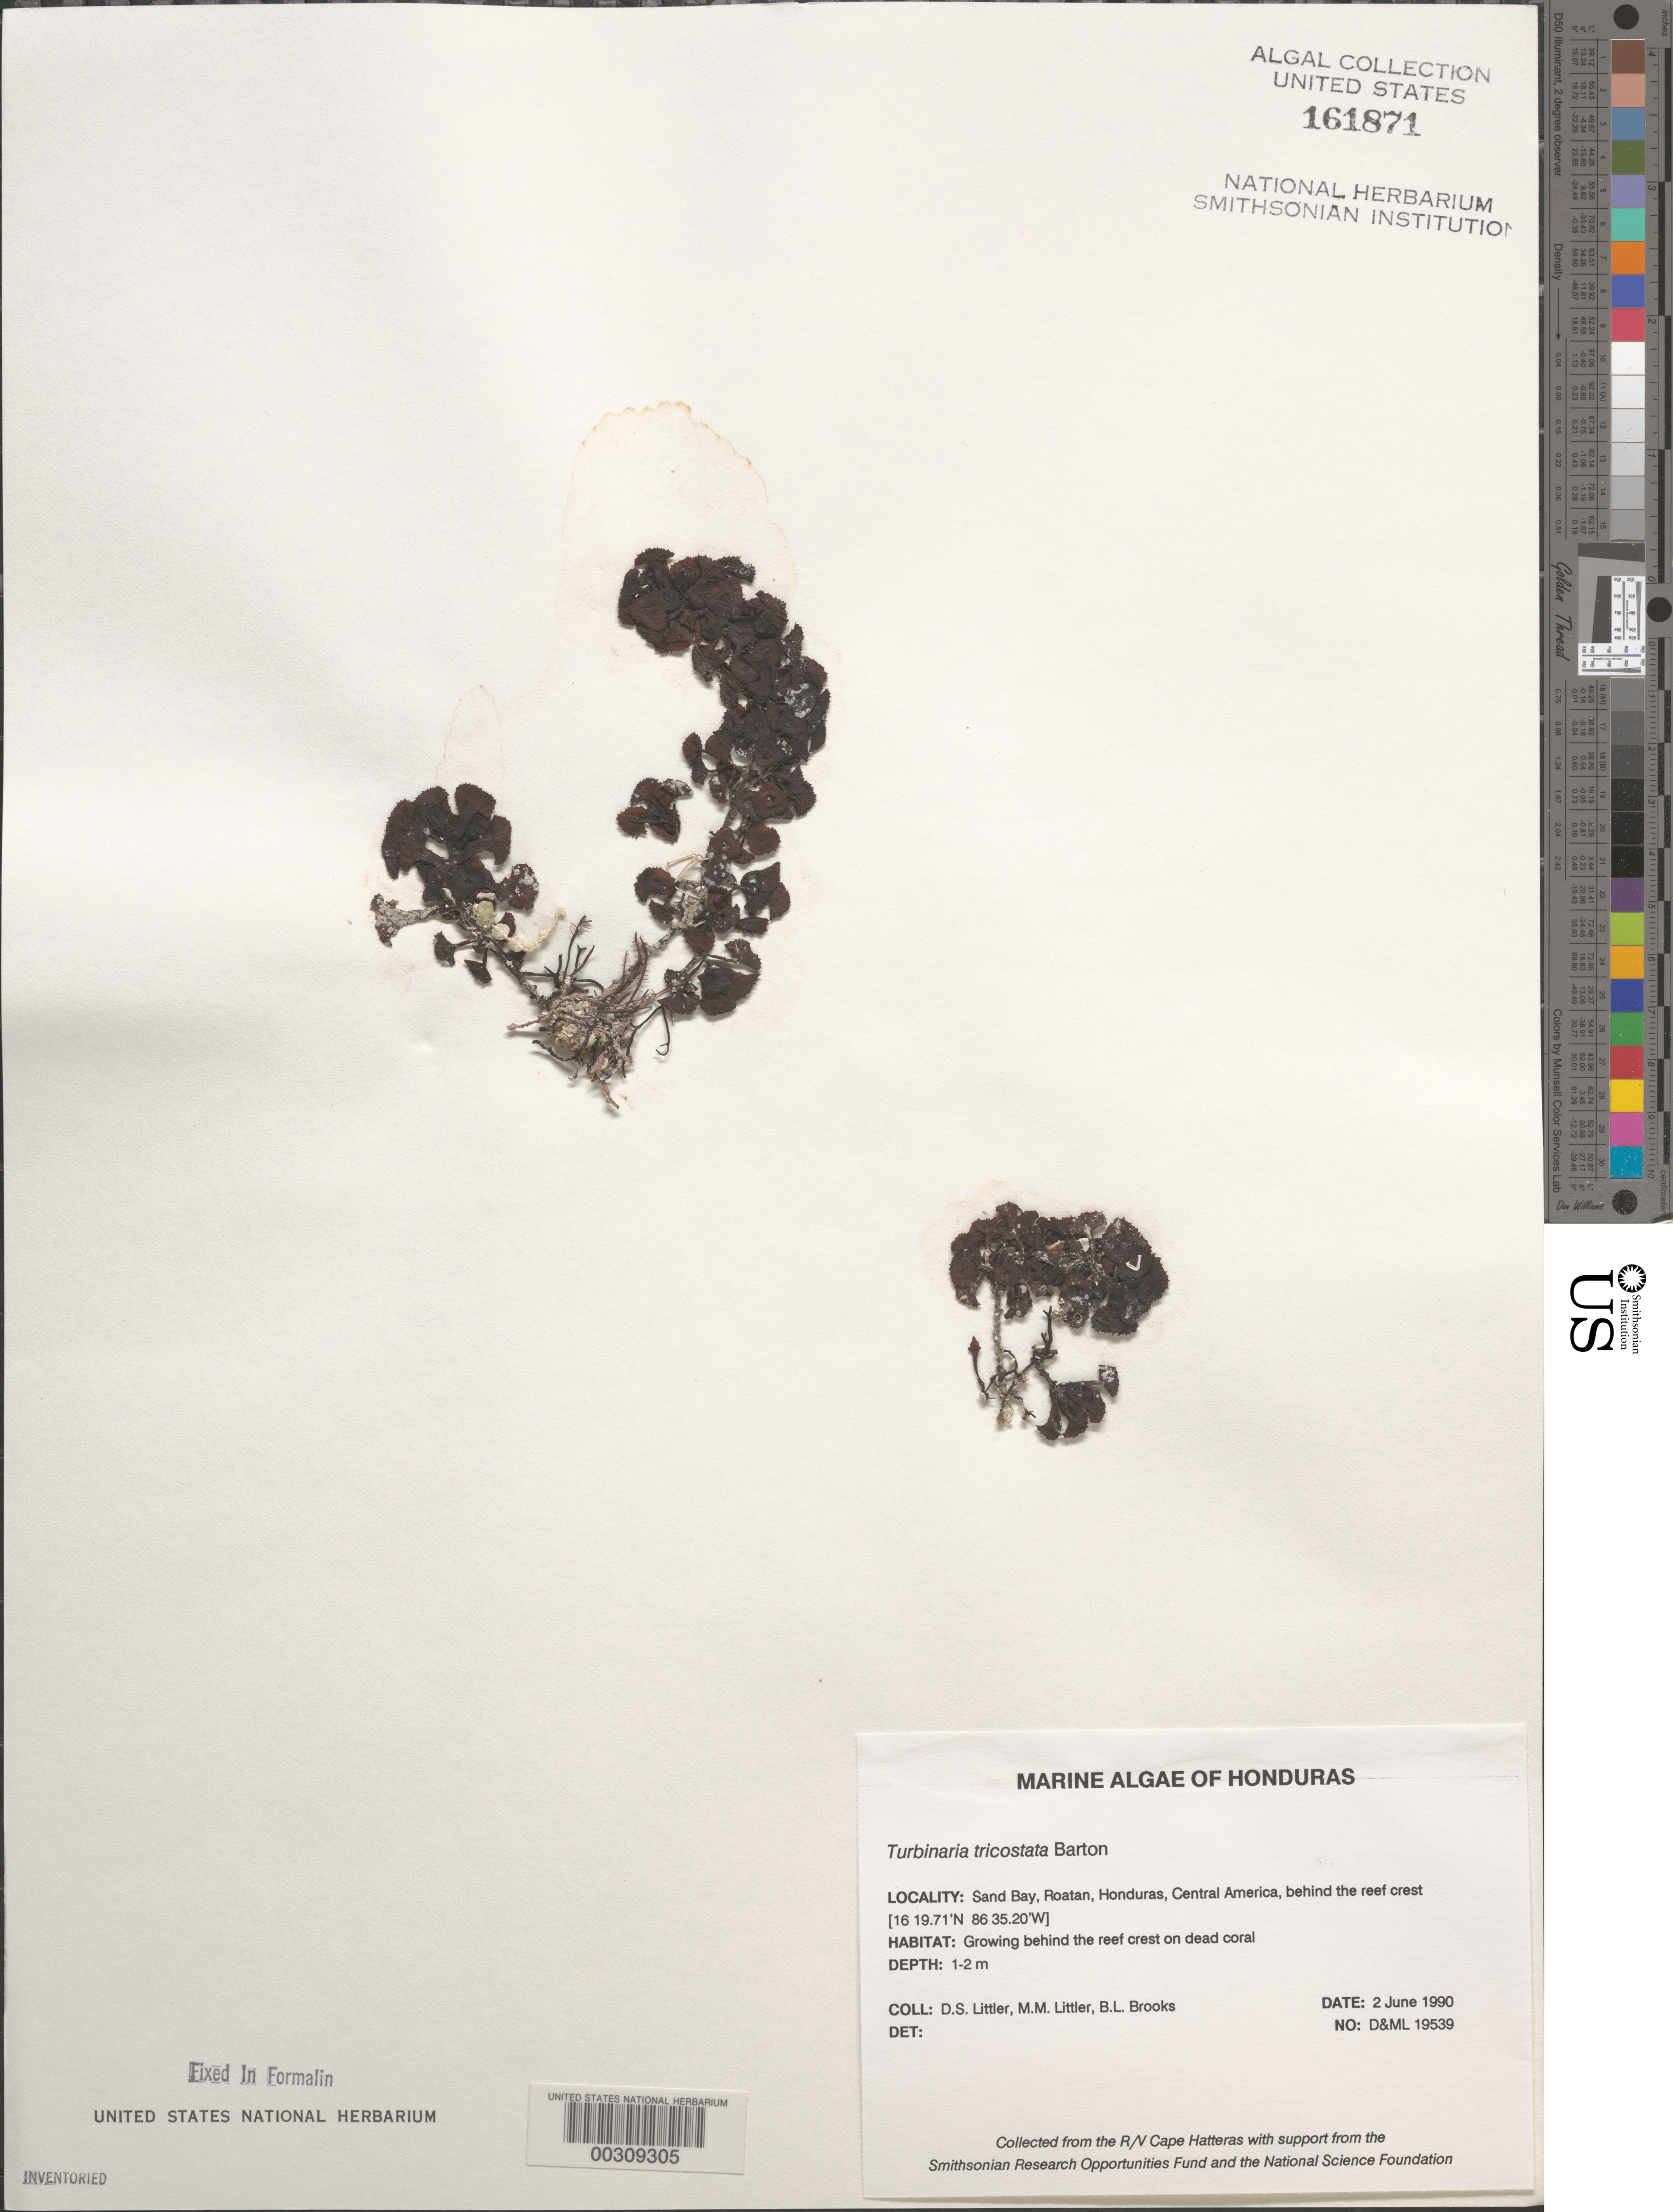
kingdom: Chromista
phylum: Ochrophyta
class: Phaeophyceae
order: Fucales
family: Sargassaceae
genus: Turbinaria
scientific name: Turbinaria tricostata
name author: E.S. Barton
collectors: D. S. Littler, M. M. Littler & B. Brooks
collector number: D&ML 19539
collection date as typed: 02 Jun 1990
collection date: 1990-06-02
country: Honduras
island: Roatan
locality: Sand Bay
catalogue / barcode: US 161871